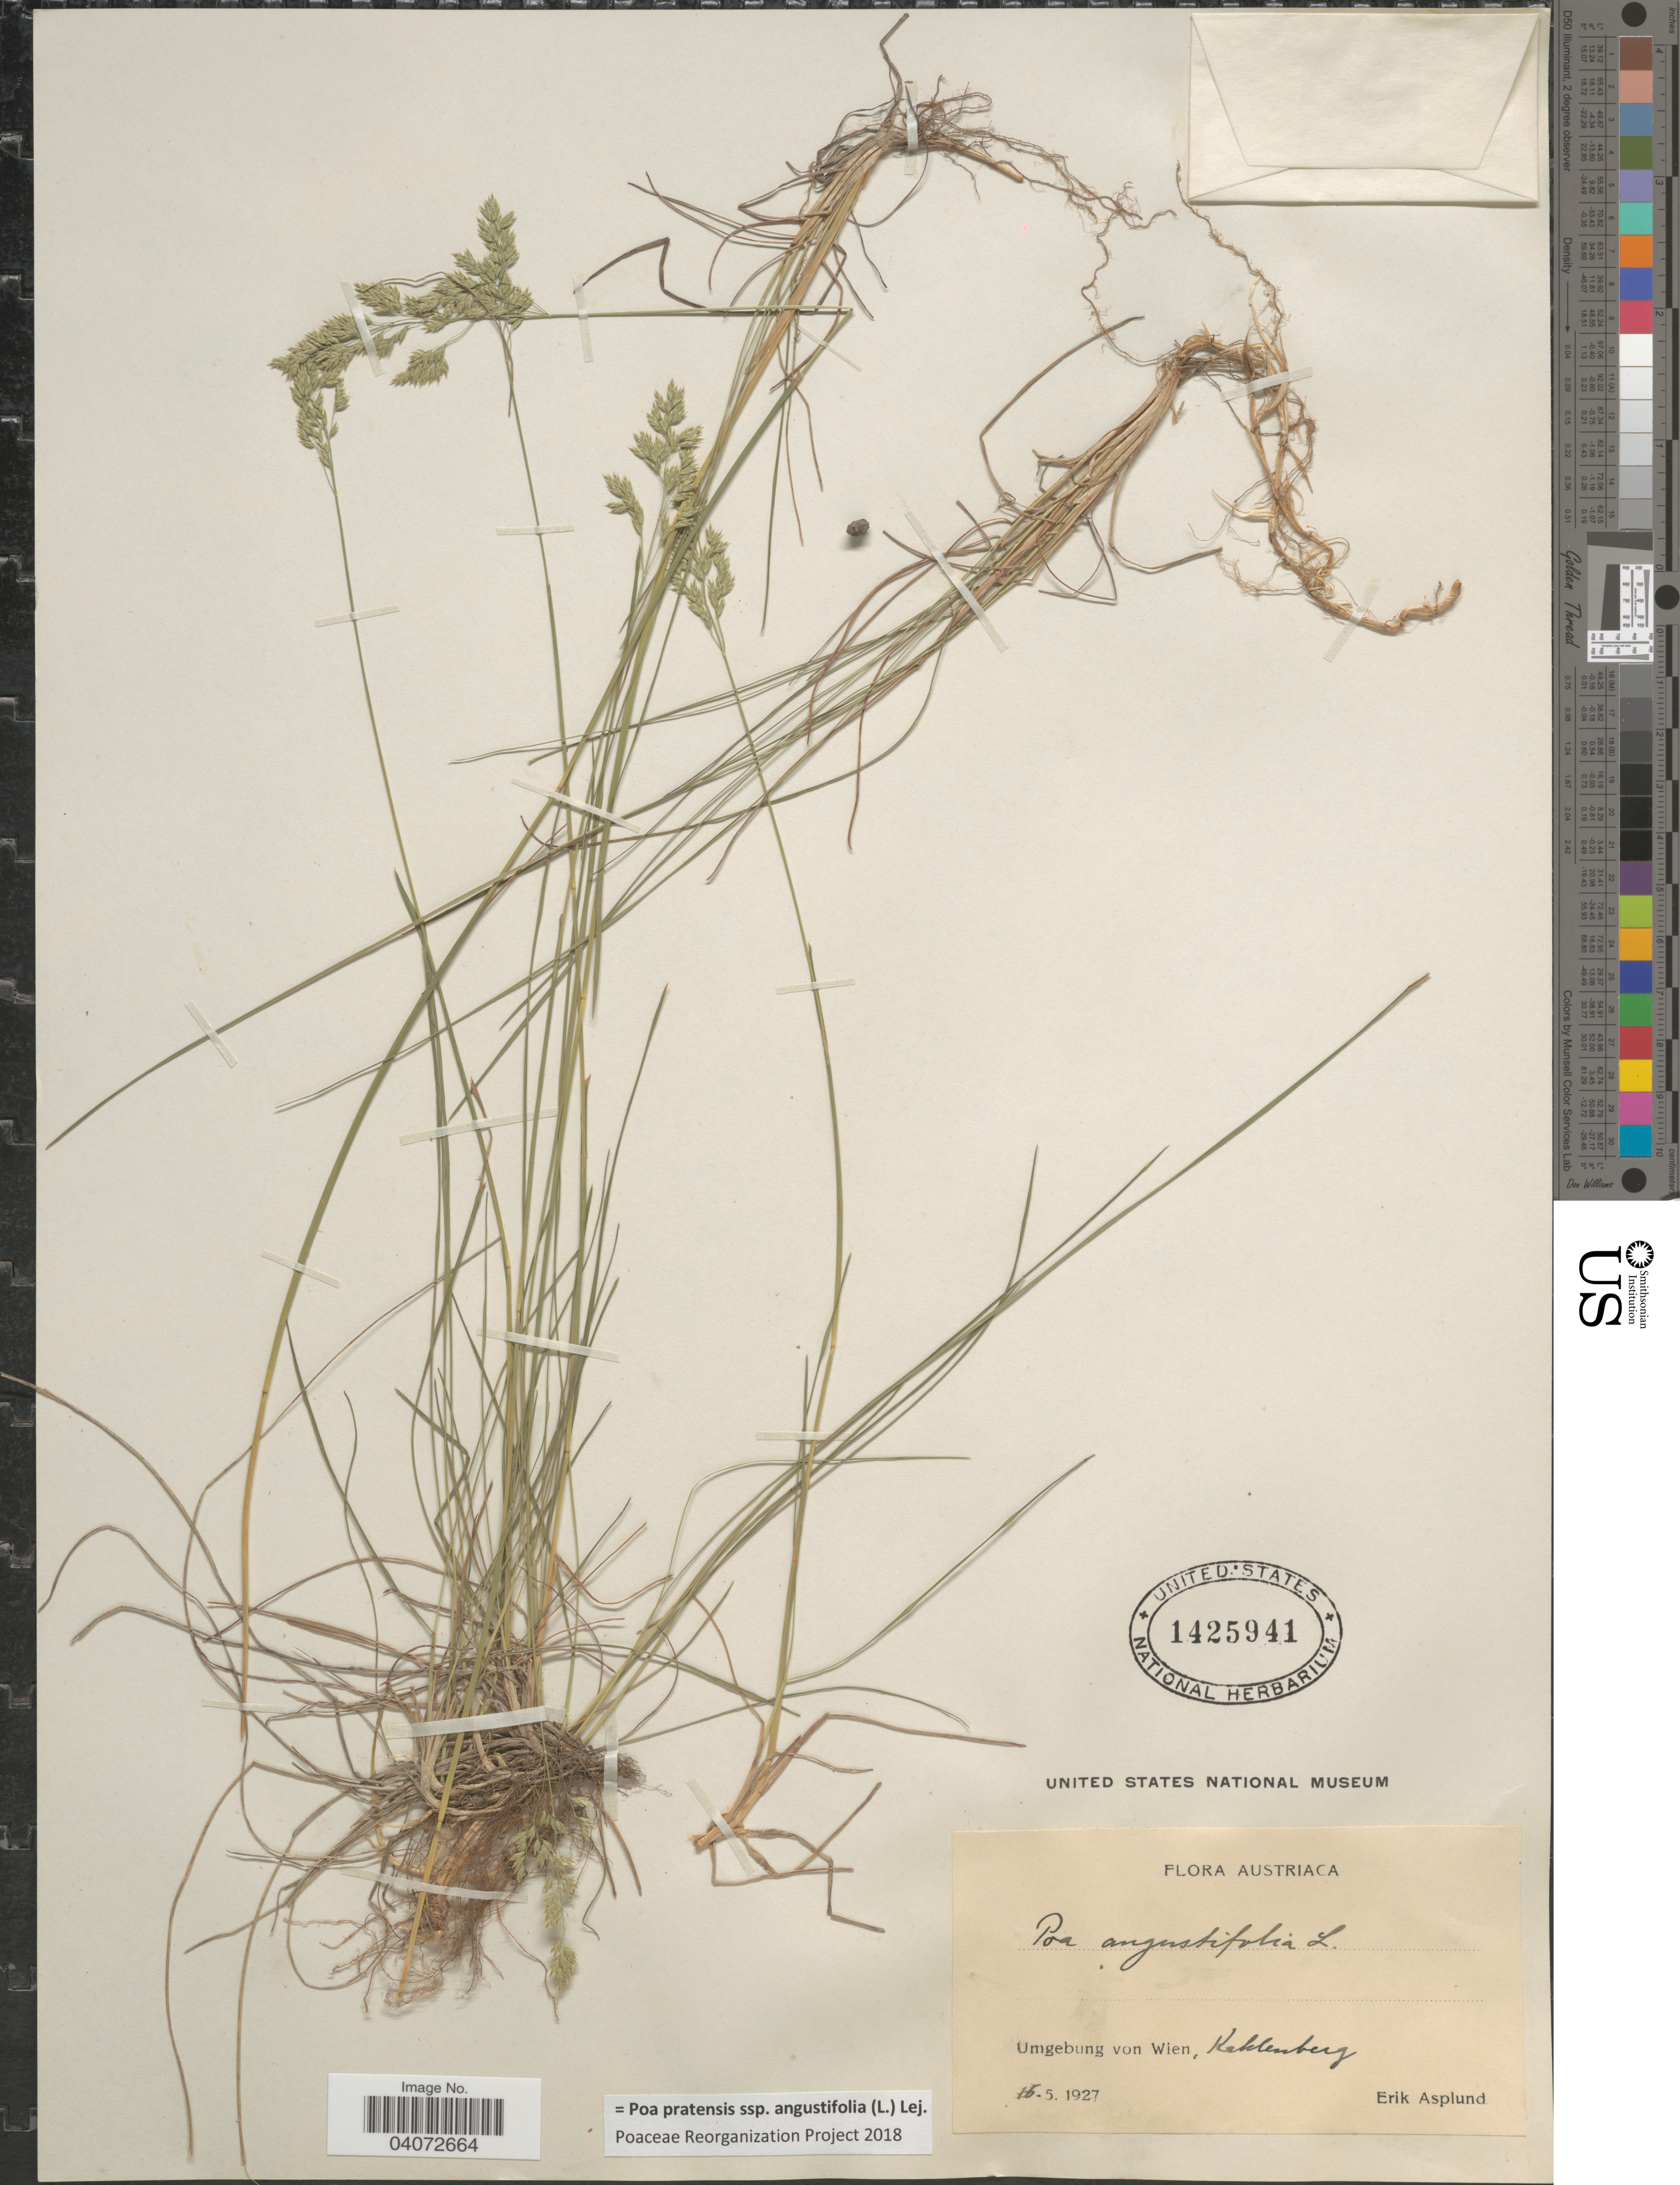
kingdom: Plantae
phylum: Tracheophyta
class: Liliopsida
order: Poales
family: Poaceae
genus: Poa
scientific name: Poa pratensis subsp. angustifolia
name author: (L.) Lej.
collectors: E. Asplund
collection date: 1927-05-16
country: Austria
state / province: Wien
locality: Austriaca. Umgebung von Wien, Keklenberg.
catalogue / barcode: US 1425941